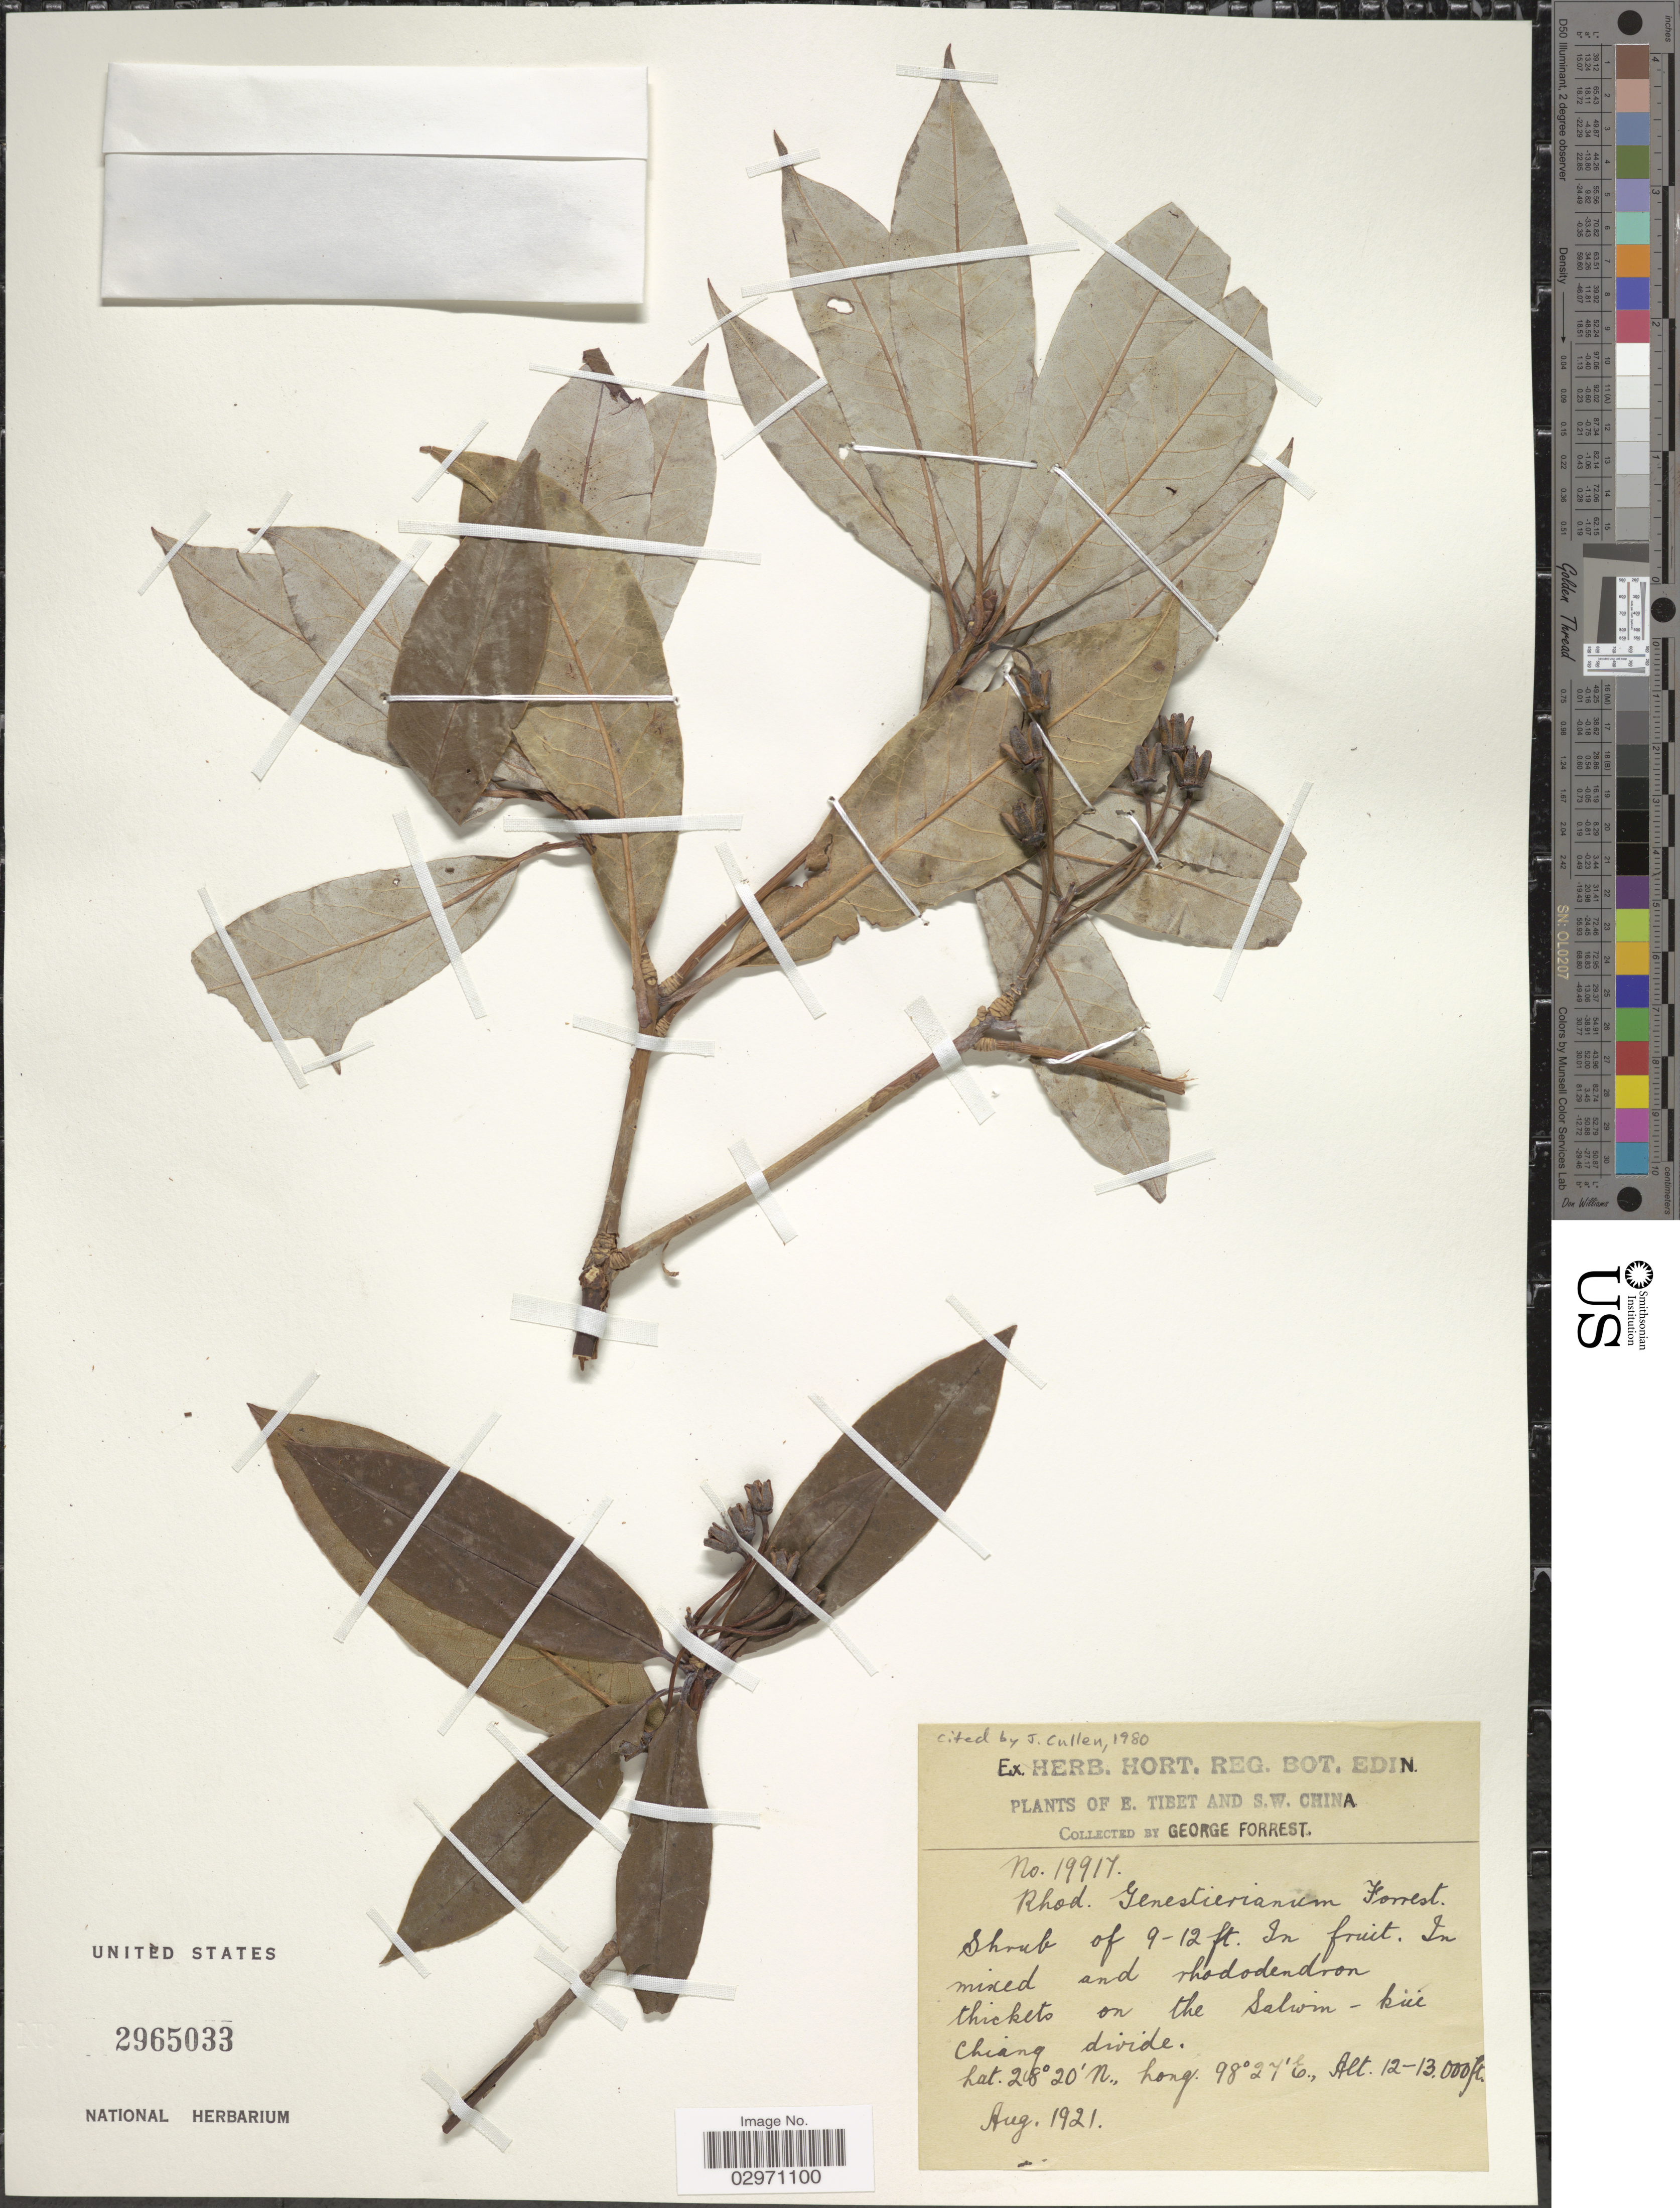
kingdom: Plantae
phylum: Tracheophyta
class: Magnoliopsida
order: Ericales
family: Ericaceae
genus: Rhododendron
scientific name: Rhododendron genestierianum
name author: Forrest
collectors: G. Forrest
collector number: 19917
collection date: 1921-08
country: China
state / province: Xizang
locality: E. Tibet and S.W. China. On the Salwin-kiu Chiang divide.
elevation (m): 3658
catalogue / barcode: US 2965033